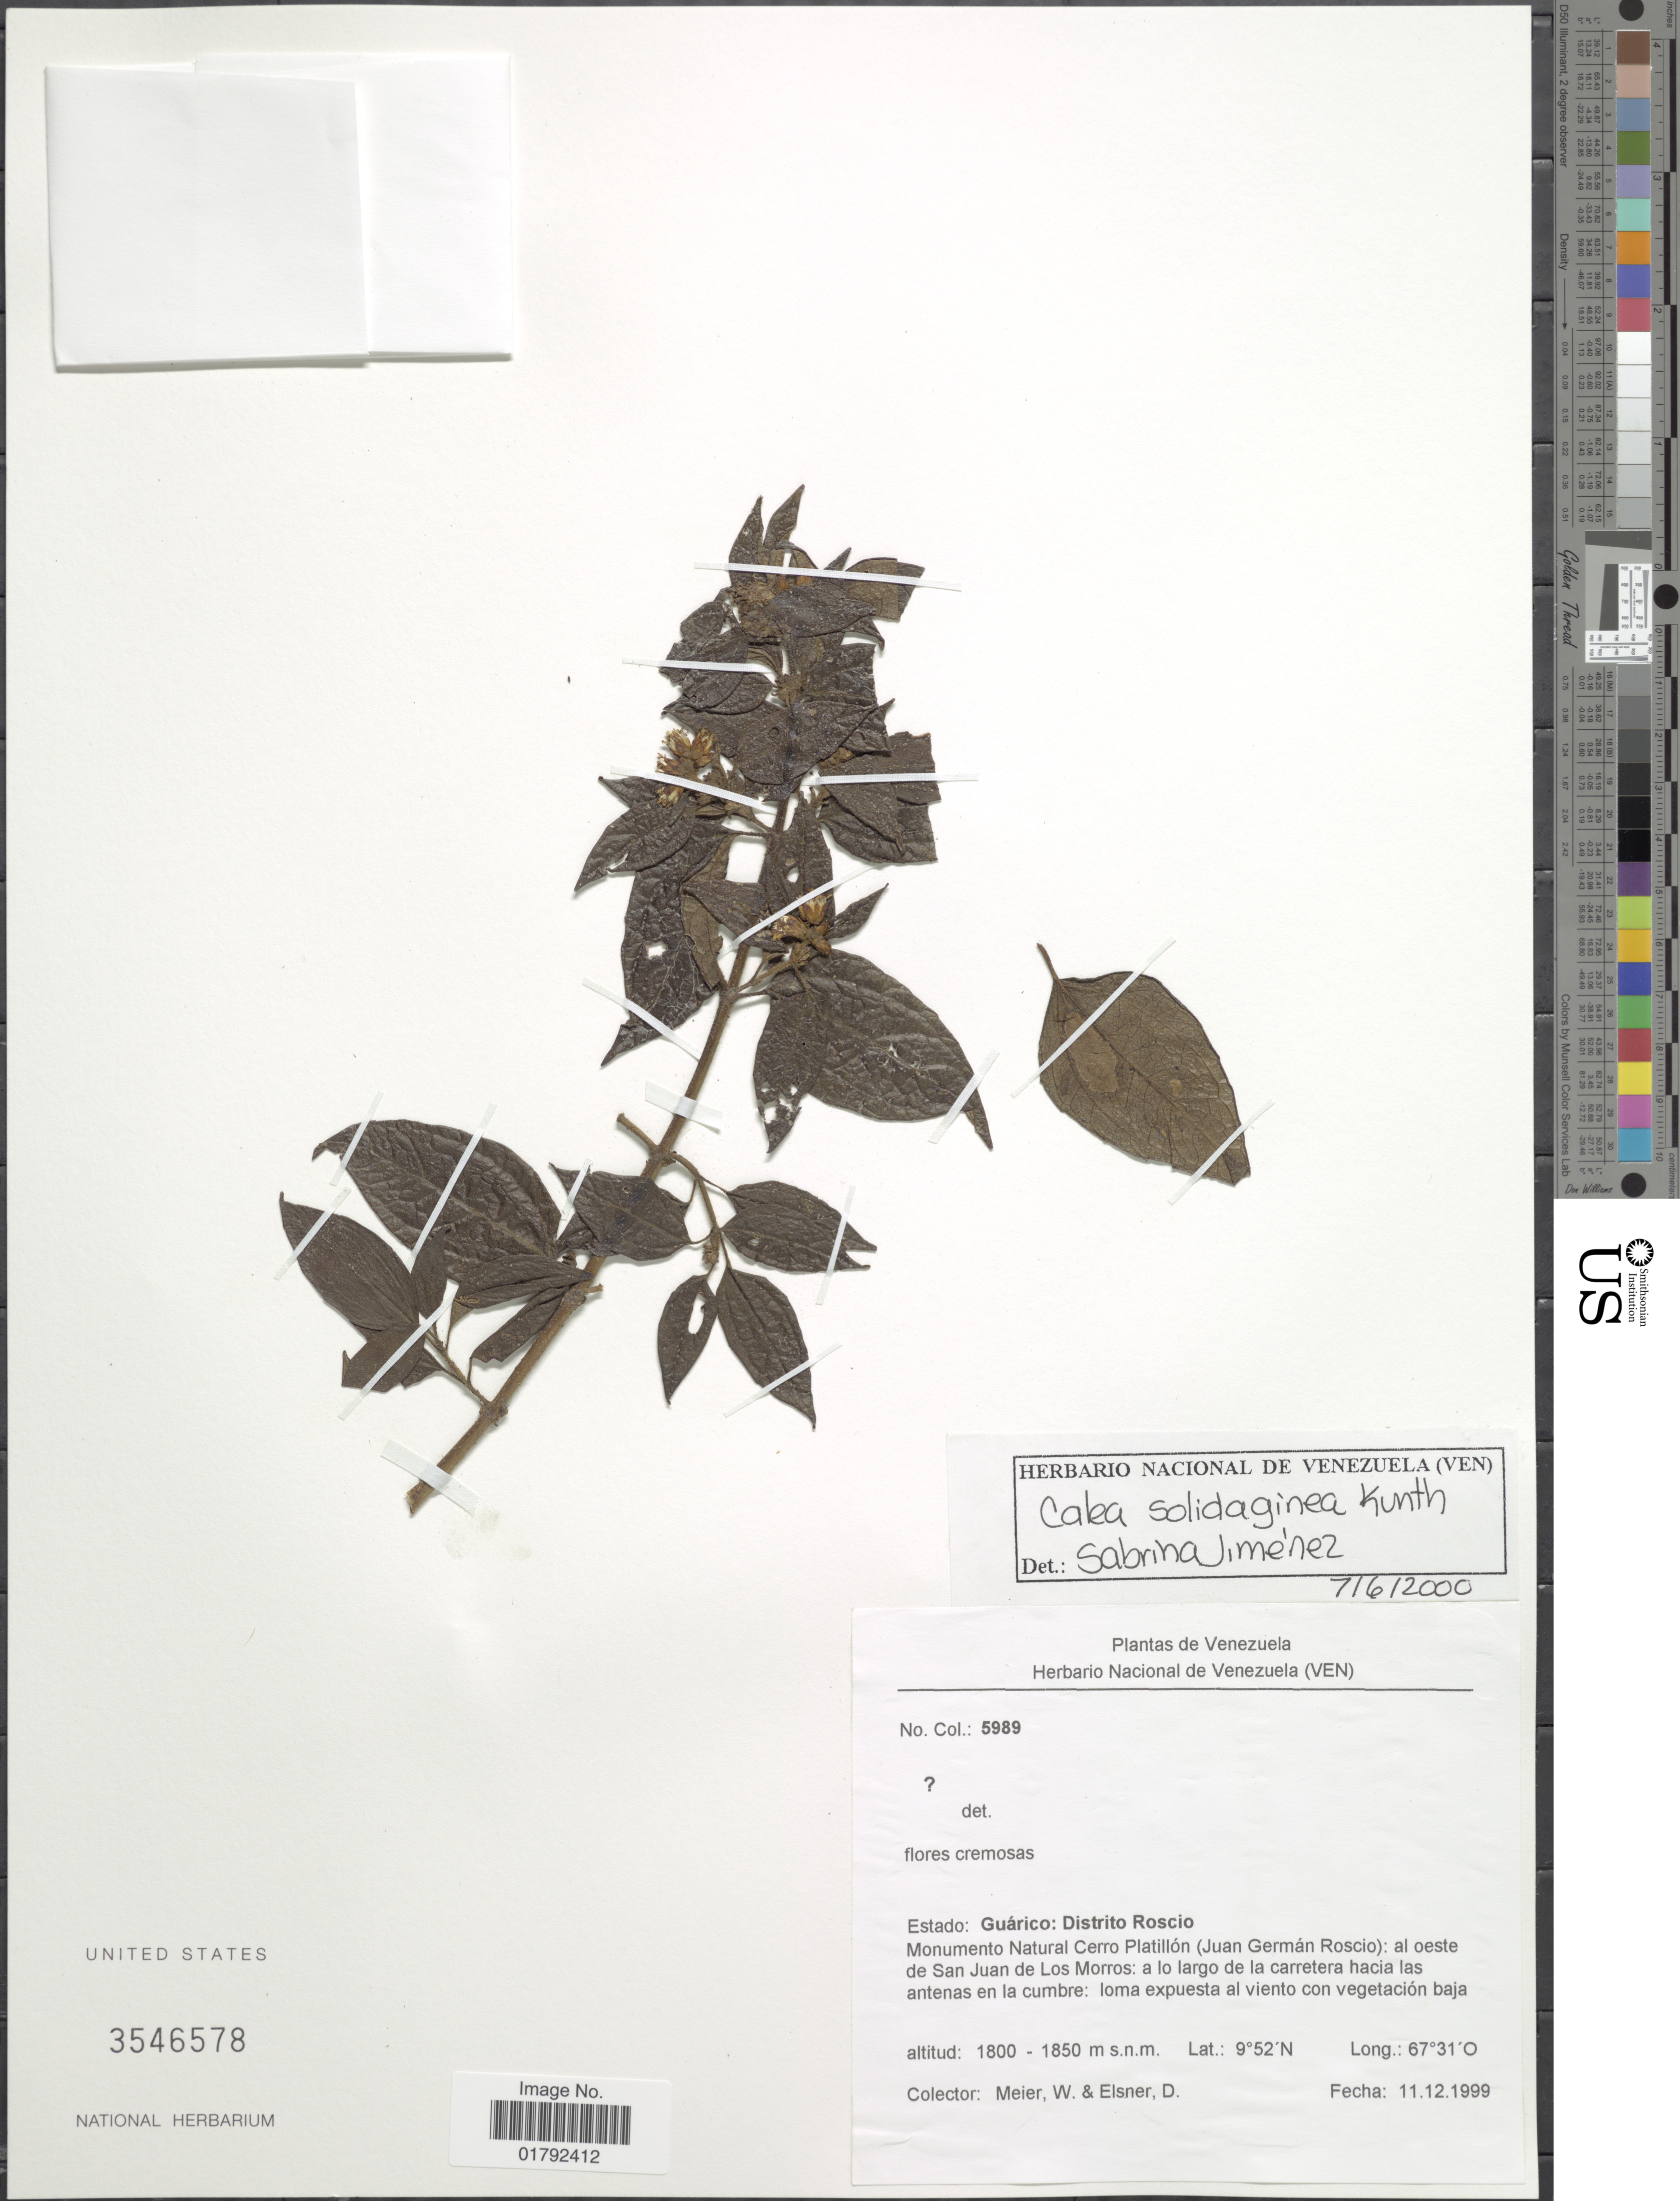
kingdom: Plantae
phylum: Tracheophyta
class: Magnoliopsida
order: Asterales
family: Asteraceae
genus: Calea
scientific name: Calea solidaginea subsp. deltophylla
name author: (R.S. Cowan) Pruski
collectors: W. Meier & D. Elsner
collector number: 5989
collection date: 1999-12-11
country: Venezuela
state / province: Guárico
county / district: Juan Germán Roscio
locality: Distrito Roscio, Monumento Natural Cerro Platillon (Juan German Roscio): al oeste de San Juan de Los Morros: a lo largo de la carretera hacia las antenas en la cumbre.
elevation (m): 1800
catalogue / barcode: US 3546578